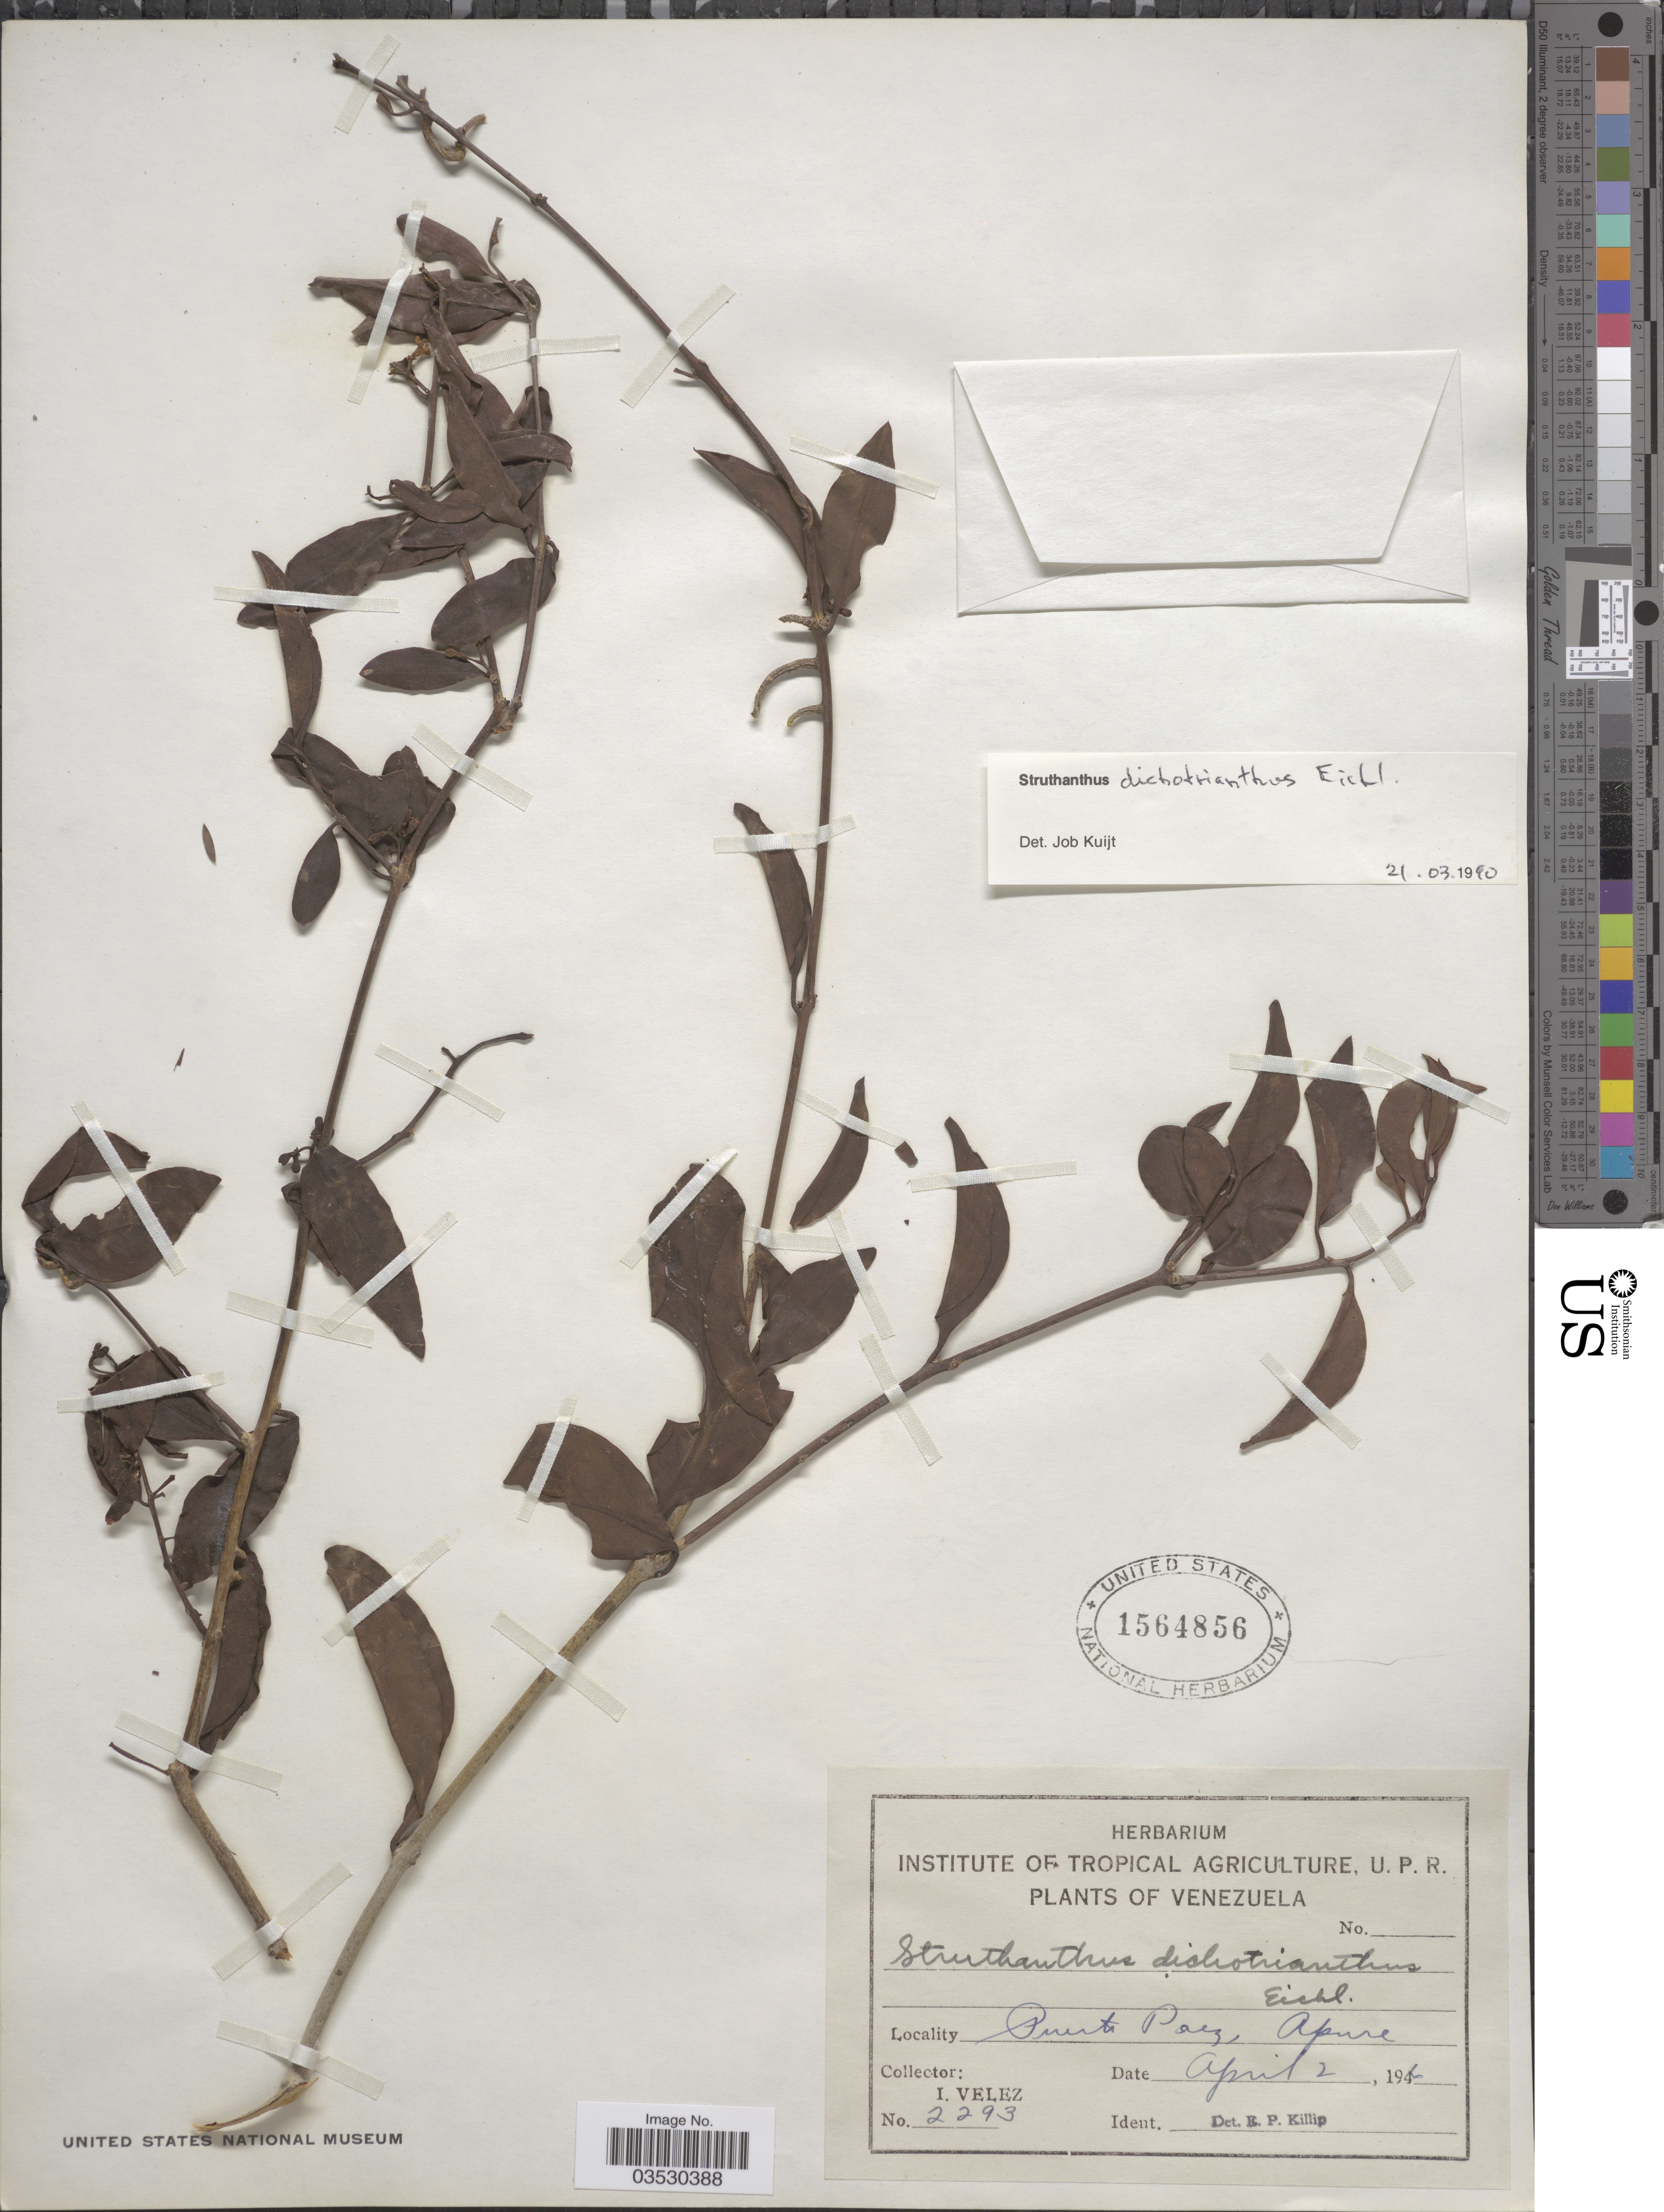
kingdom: Plantae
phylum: Tracheophyta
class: Magnoliopsida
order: Santalales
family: Loranthaceae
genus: Struthanthus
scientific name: Struthanthus dichotrianthus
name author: Eichler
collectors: I. Velez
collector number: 2293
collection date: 1946-04-02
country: Venezuela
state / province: Apure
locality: Puerto Paez.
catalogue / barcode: US 1564856